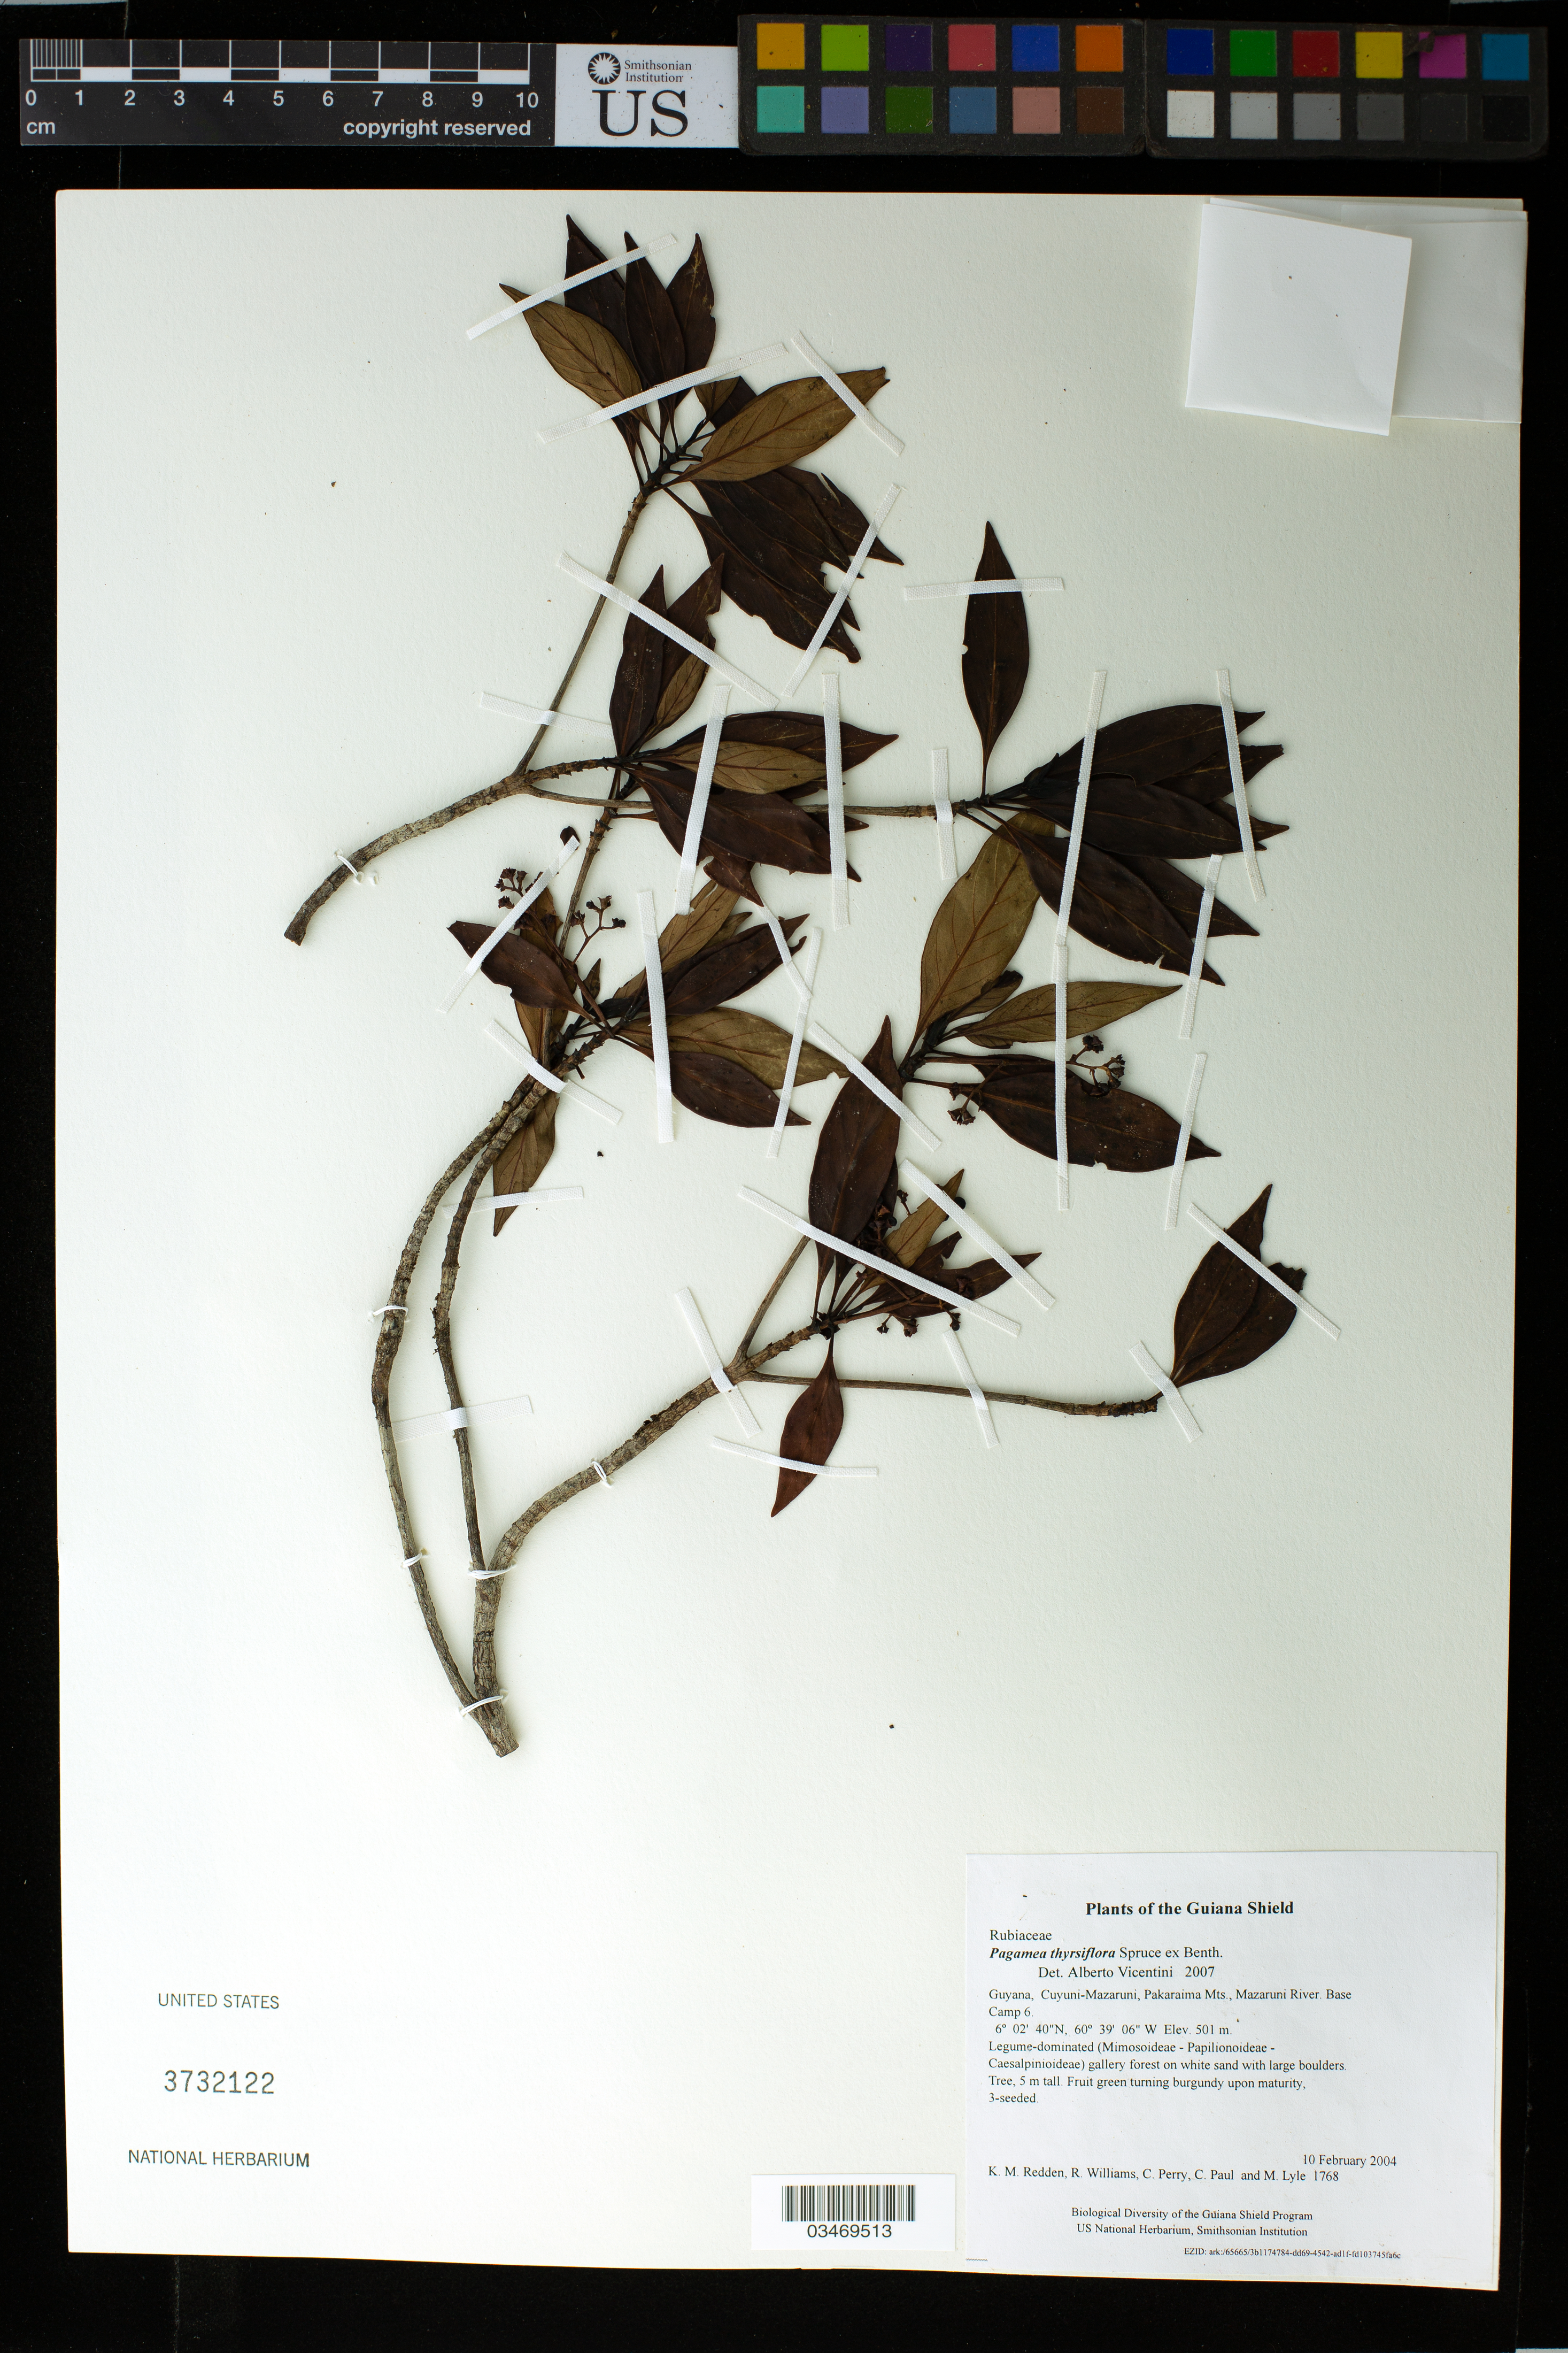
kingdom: Plantae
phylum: Tracheophyta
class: Magnoliopsida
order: Gentianales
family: Rubiaceae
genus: Pagamea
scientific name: Pagamea thyrsiflora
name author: Spruce ex Benth.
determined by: Vicentini, A.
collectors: K. M. Redden, R. Williams, C. Perry, C. Paul & M. Lyle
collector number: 1768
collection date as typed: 10 February 2004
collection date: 2004-02-10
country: Guyana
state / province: Cuyuni-Mazaruni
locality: Pakaraima Mts., Mazaruni River. Base Camp 6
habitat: Legume-dominated (Mimosoideae - Papilionoideae - Caesalpinioideae) gallery forest on white sand with large boulders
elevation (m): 501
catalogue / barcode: US 3732122